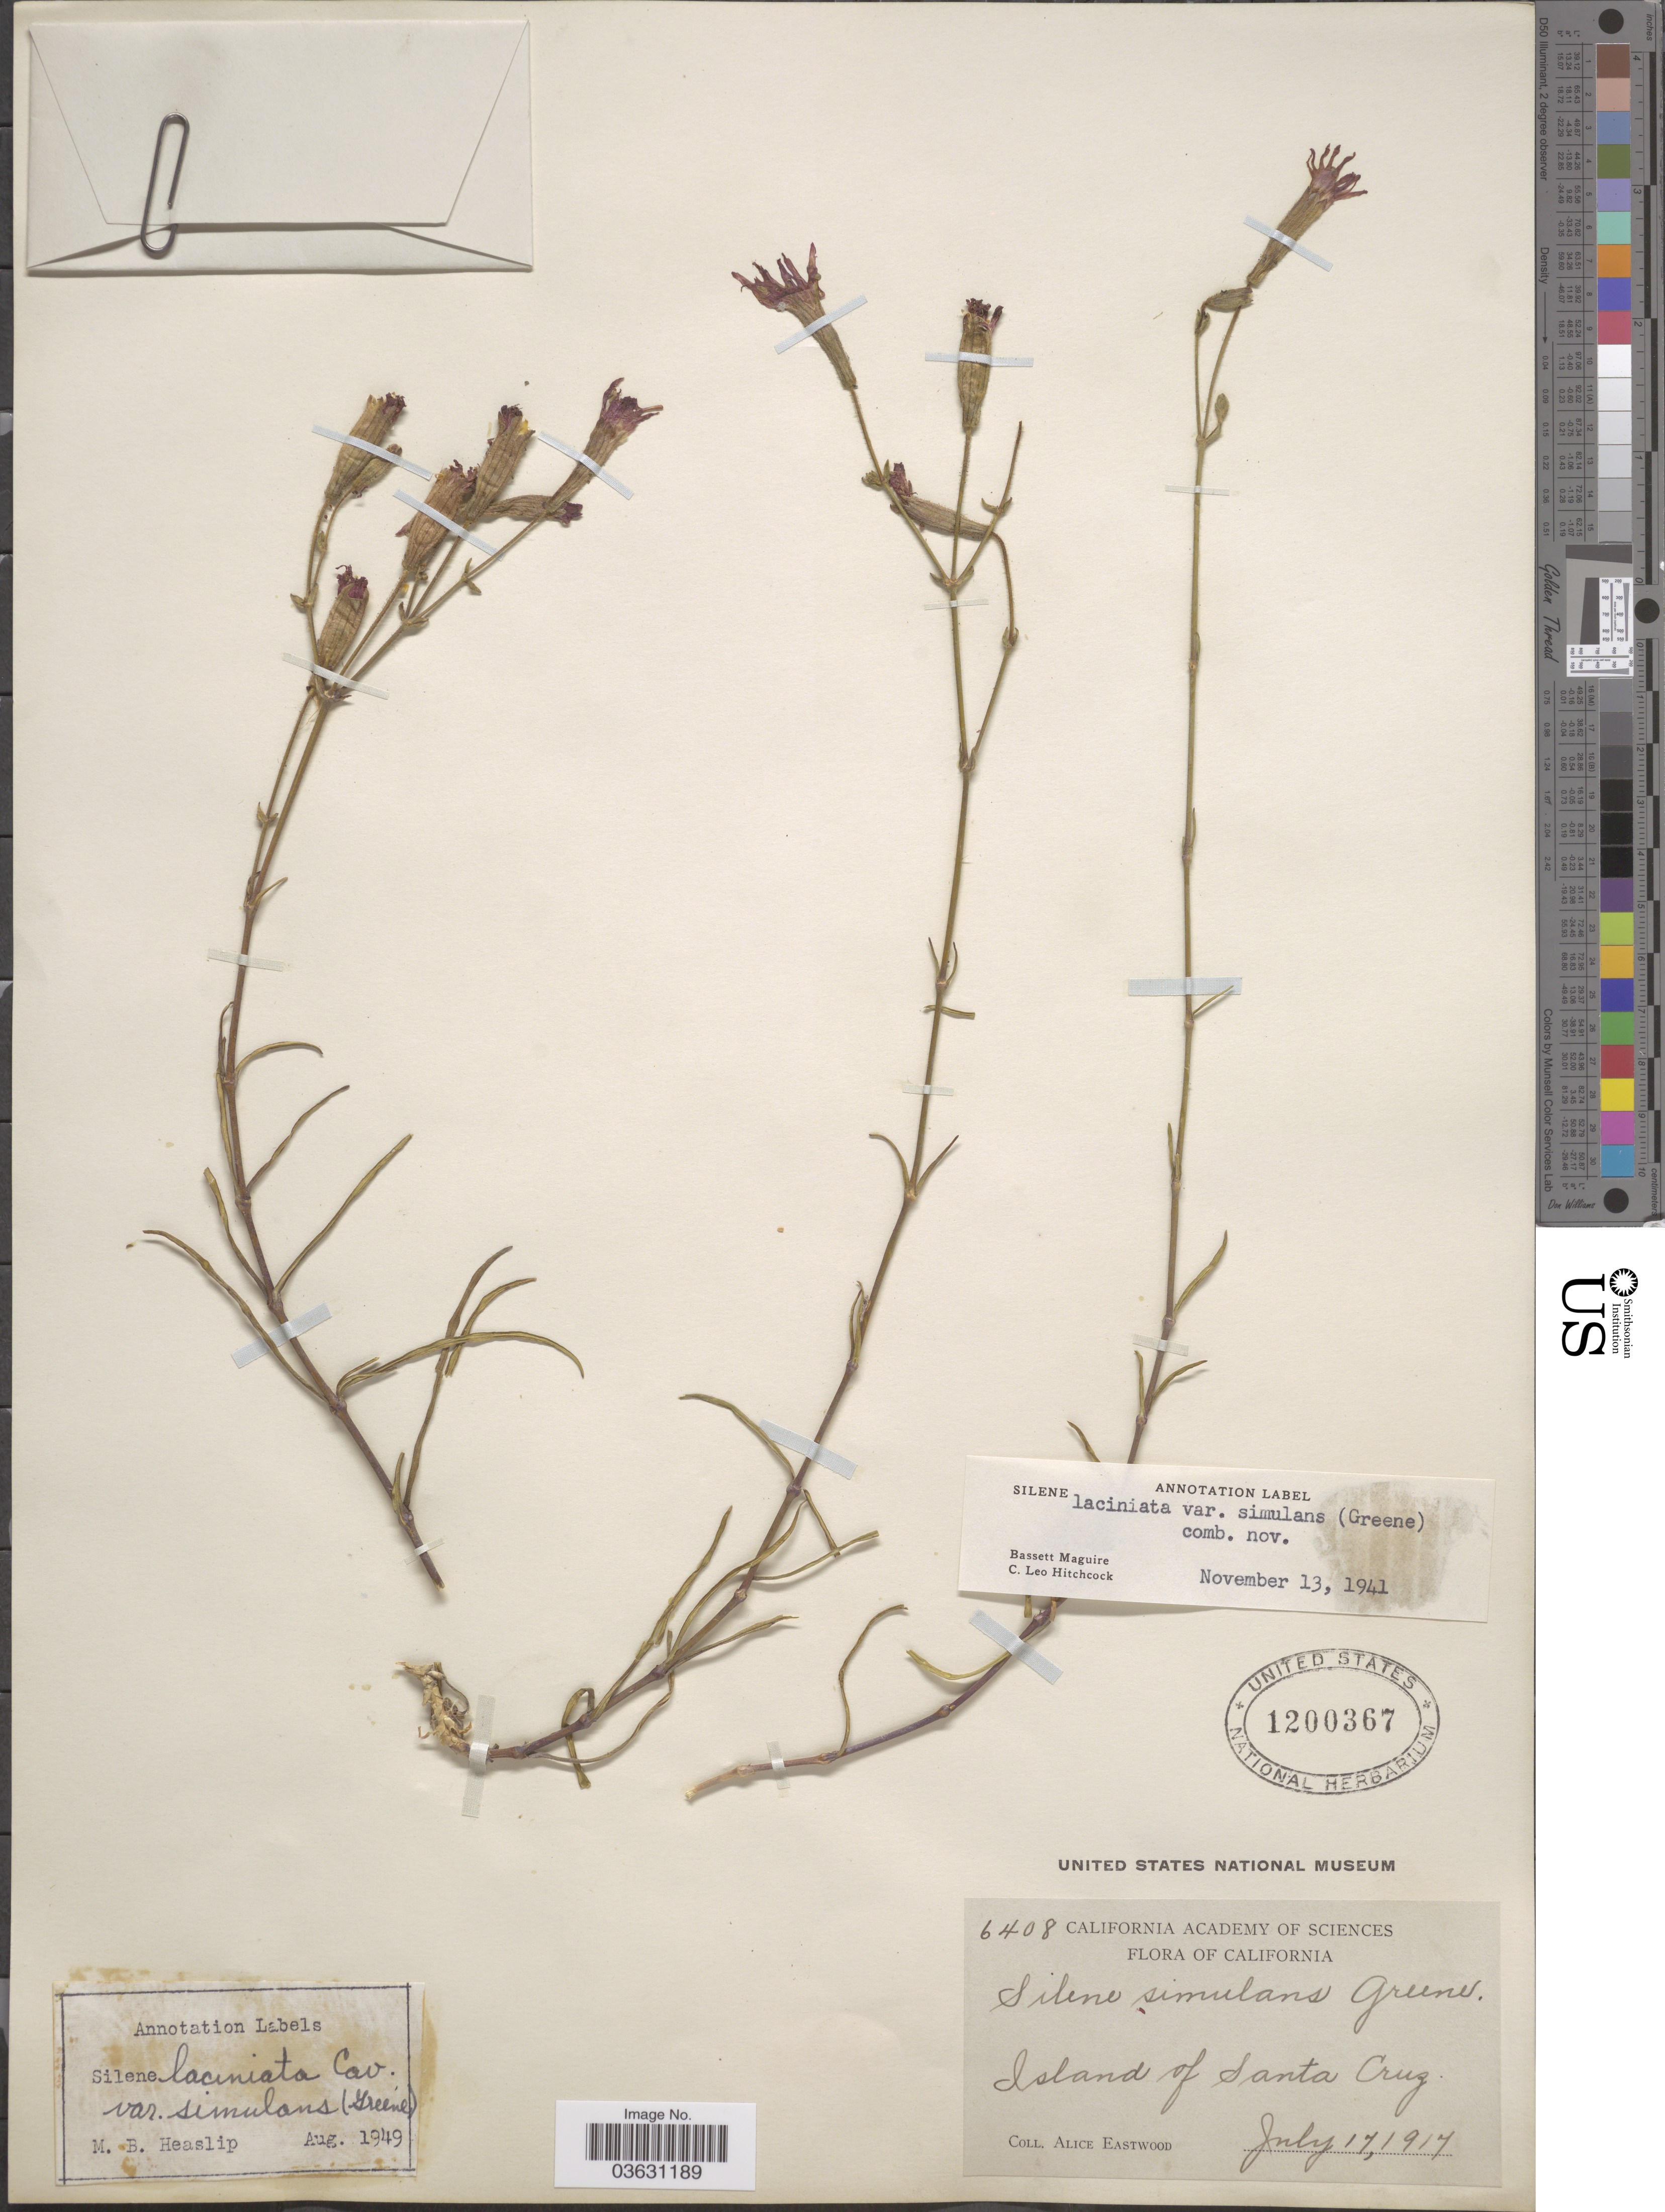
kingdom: Plantae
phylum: Tracheophyta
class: Magnoliopsida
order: Caryophyllales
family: Caryophyllaceae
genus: Silene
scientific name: Silene laciniata var. simulans (Greene) C.L. Hitchc. & Maguire comb. nov. ined.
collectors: A. Eastwood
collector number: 6408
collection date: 1917-07-17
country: United States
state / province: California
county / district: Santa Barbara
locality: Island of Santa Cruz.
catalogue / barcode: US 1200367